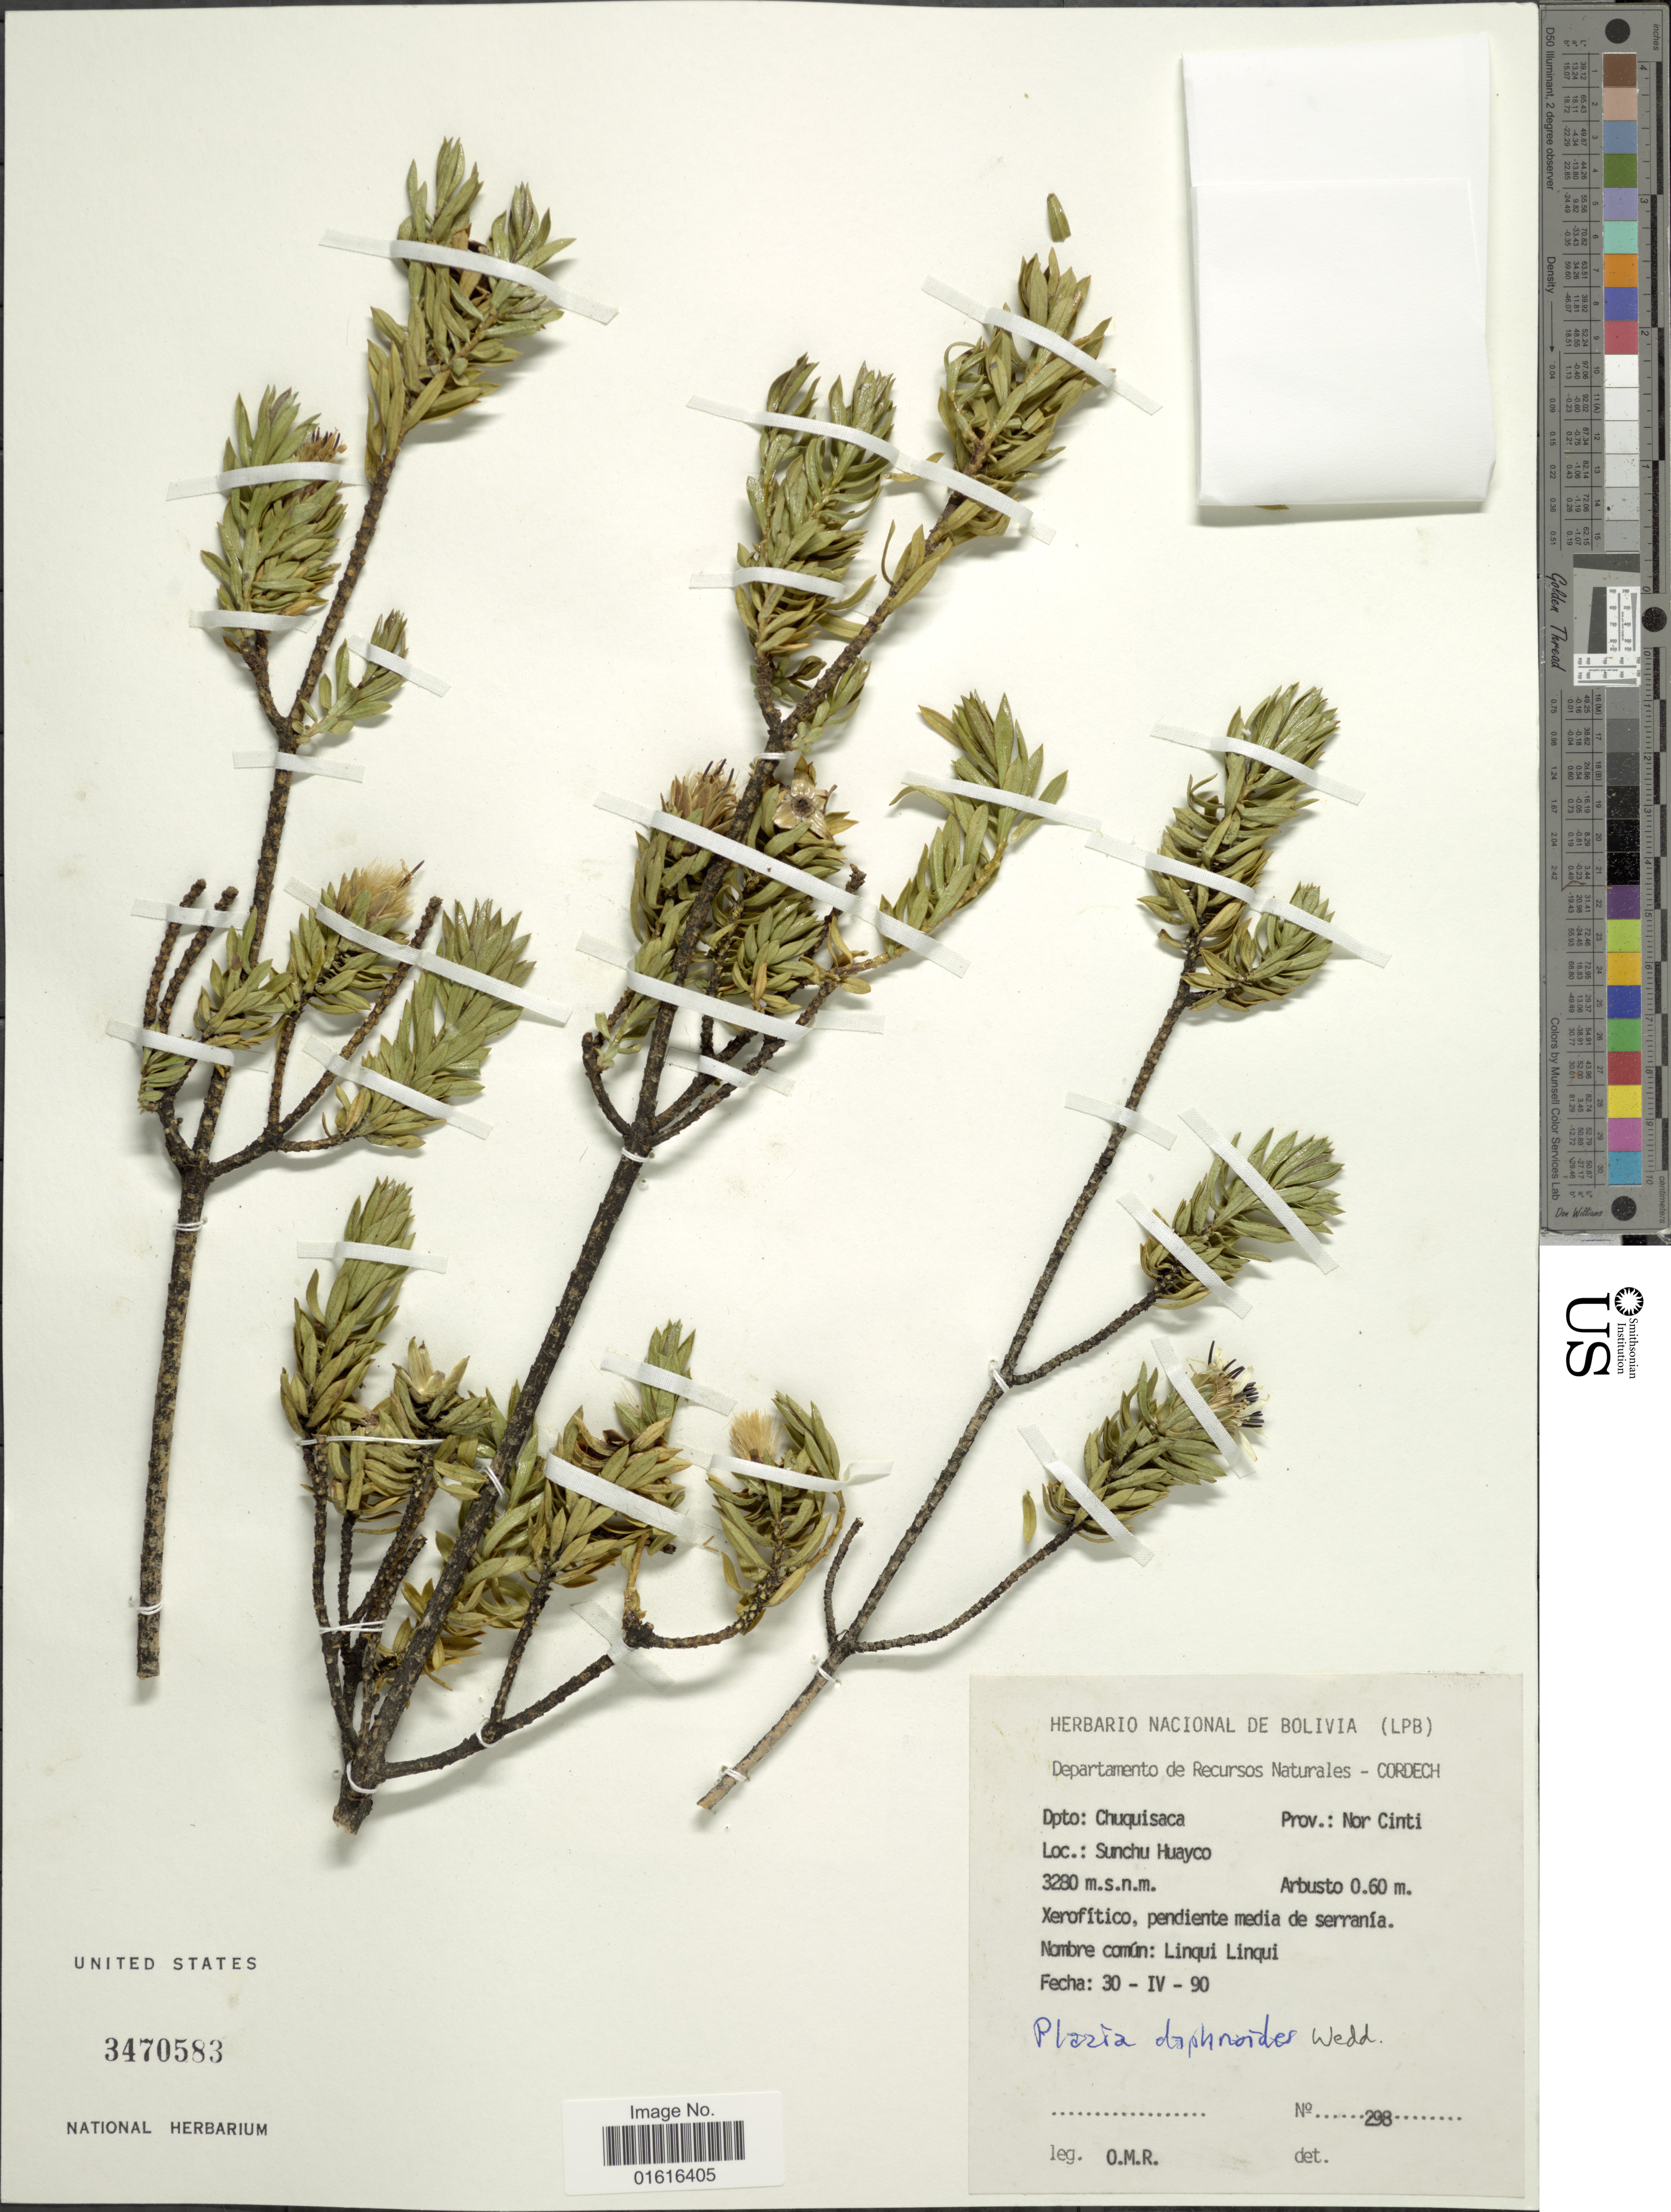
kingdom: Plantae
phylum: Tracheophyta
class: Magnoliopsida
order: Asterales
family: Asteraceae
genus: Plazia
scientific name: Plazia daphnoides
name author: Wedd.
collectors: O. M. R.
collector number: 298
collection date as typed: Transcribed d/m/y: 30/4/90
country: Bolivia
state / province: Chuquisaca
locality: Prov. Nor Cinti, Sunchu Huayco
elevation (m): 3280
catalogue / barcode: US 3470583